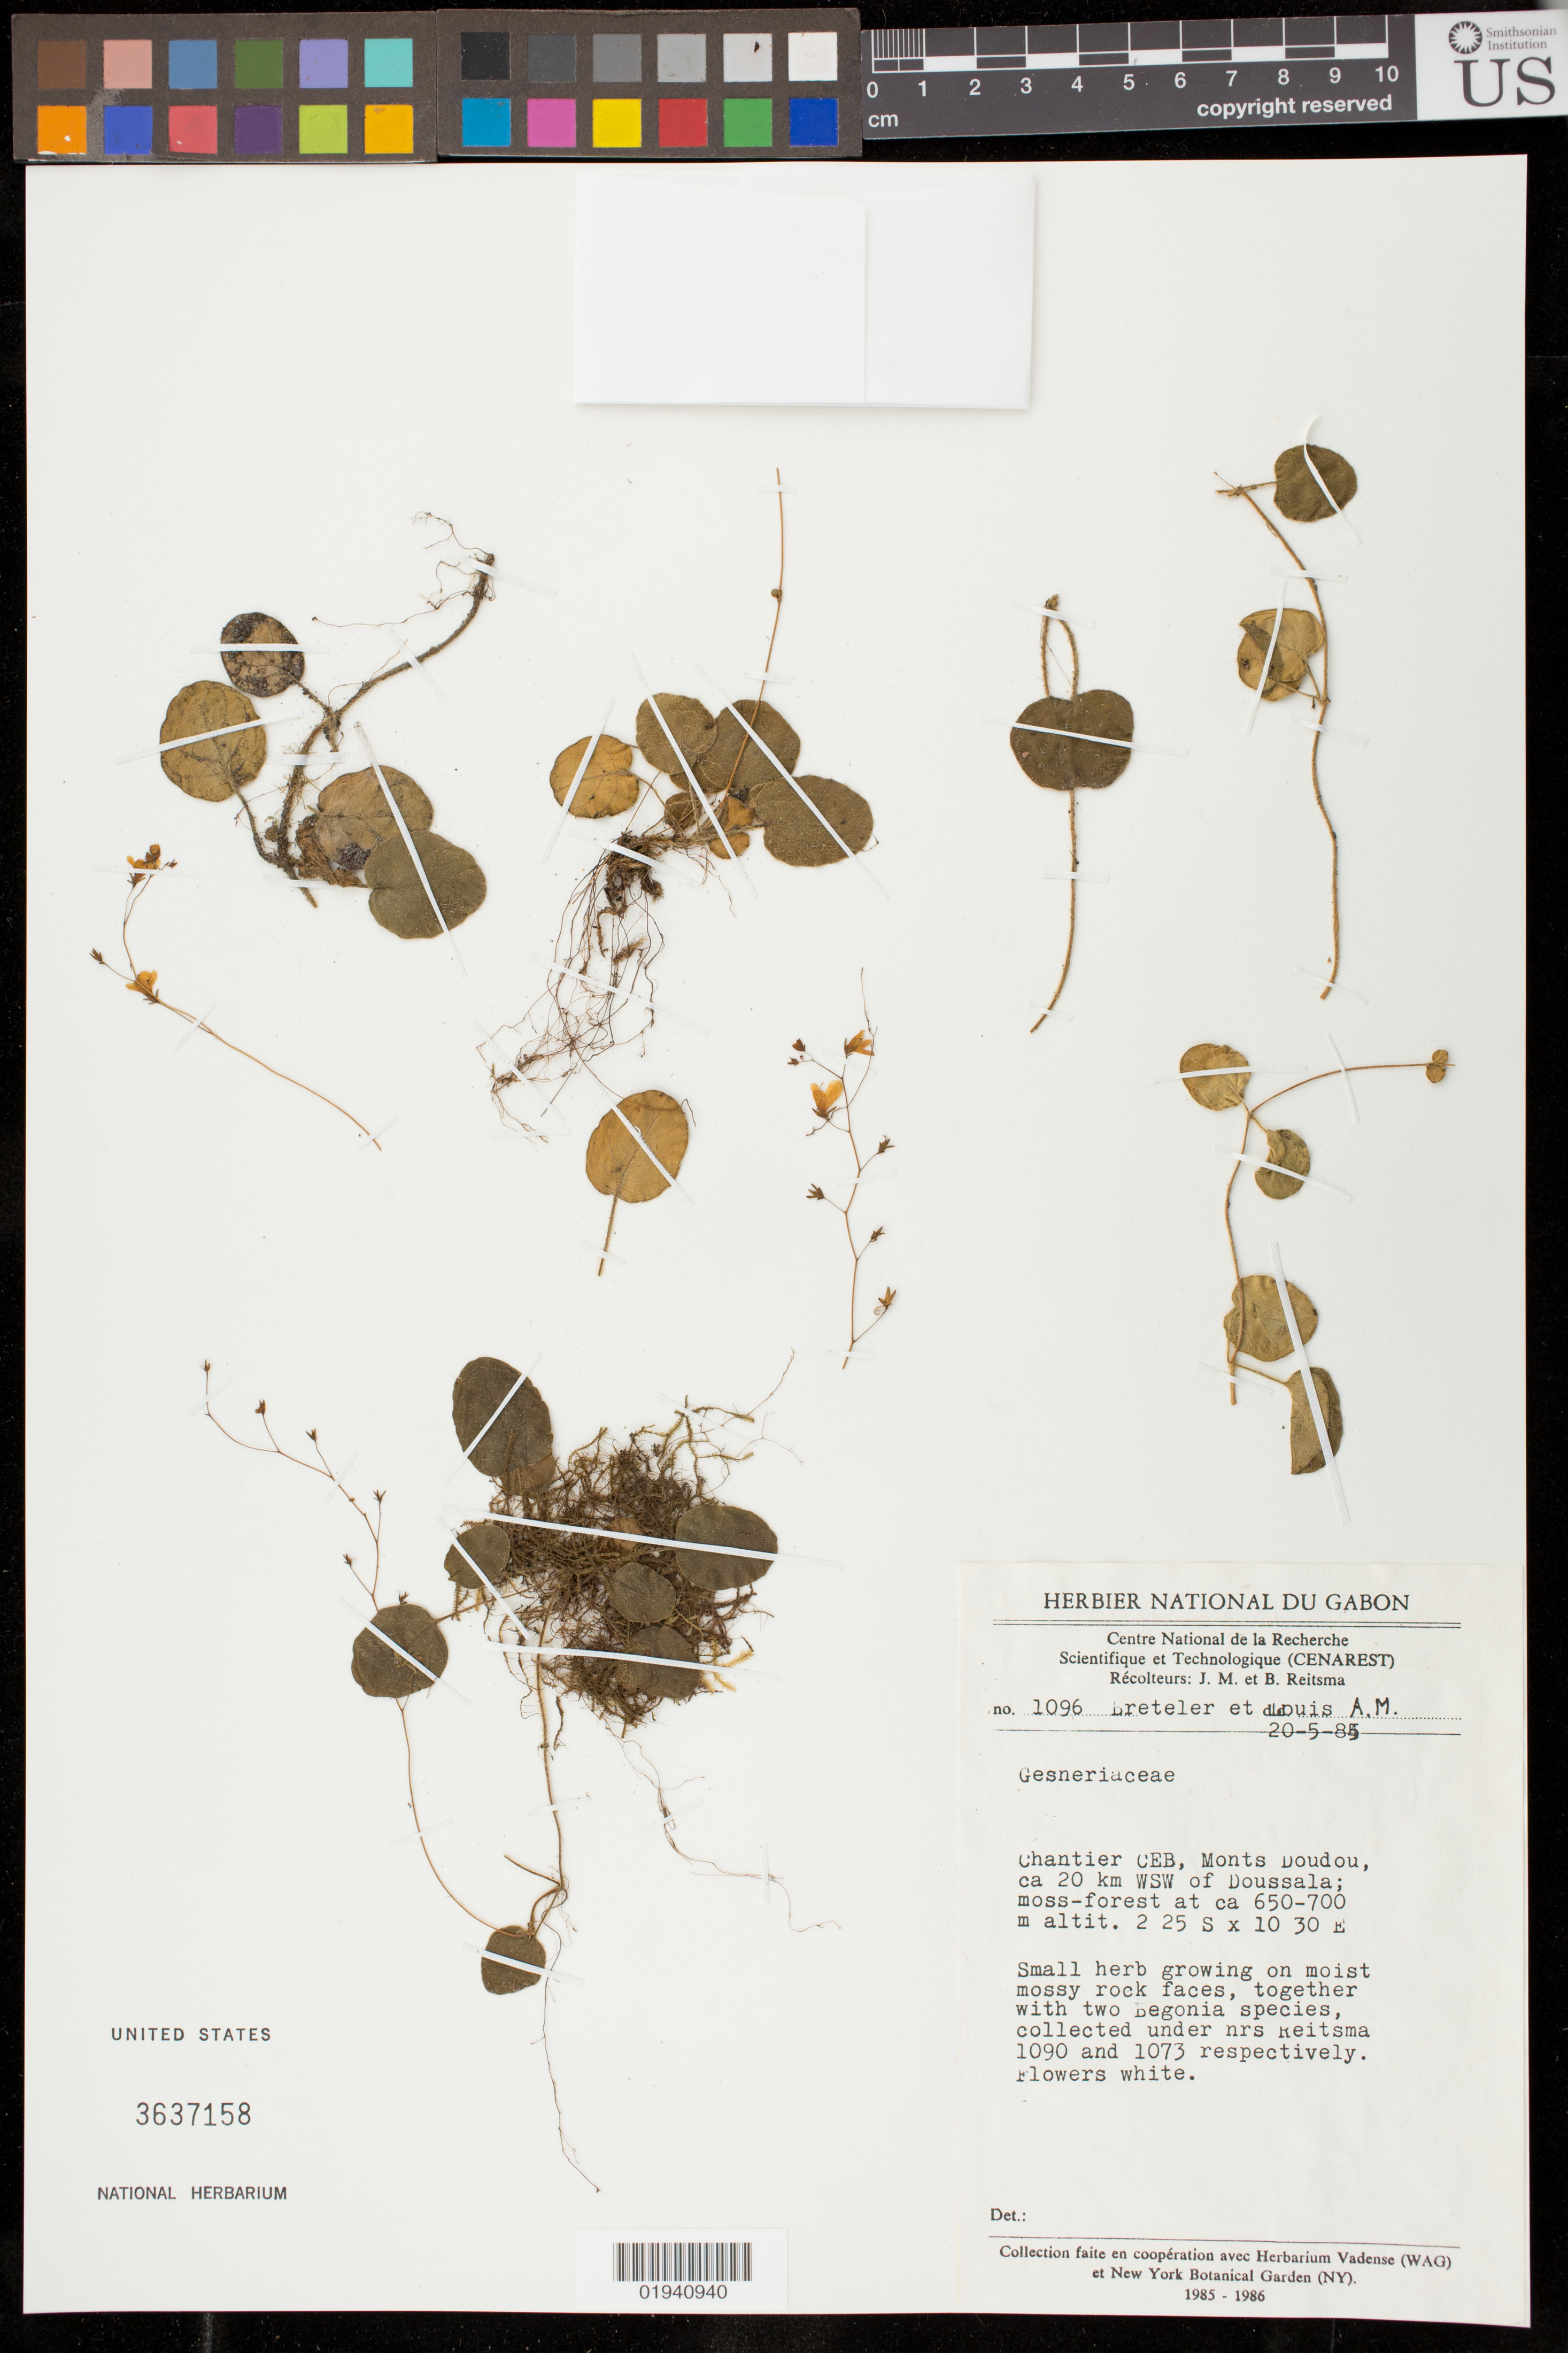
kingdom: Plantae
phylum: Tracheophyta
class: Magnoliopsida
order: Lamiales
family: Gesneriaceae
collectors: J. Reitsma & B. Reitsma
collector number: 1096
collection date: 1985-05-20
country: Gabon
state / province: Ogooué-Maritime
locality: Chantier CEB, Monts Doudou, ca 20 km WSW of Doussala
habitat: moss-forest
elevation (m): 650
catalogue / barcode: US 3637158